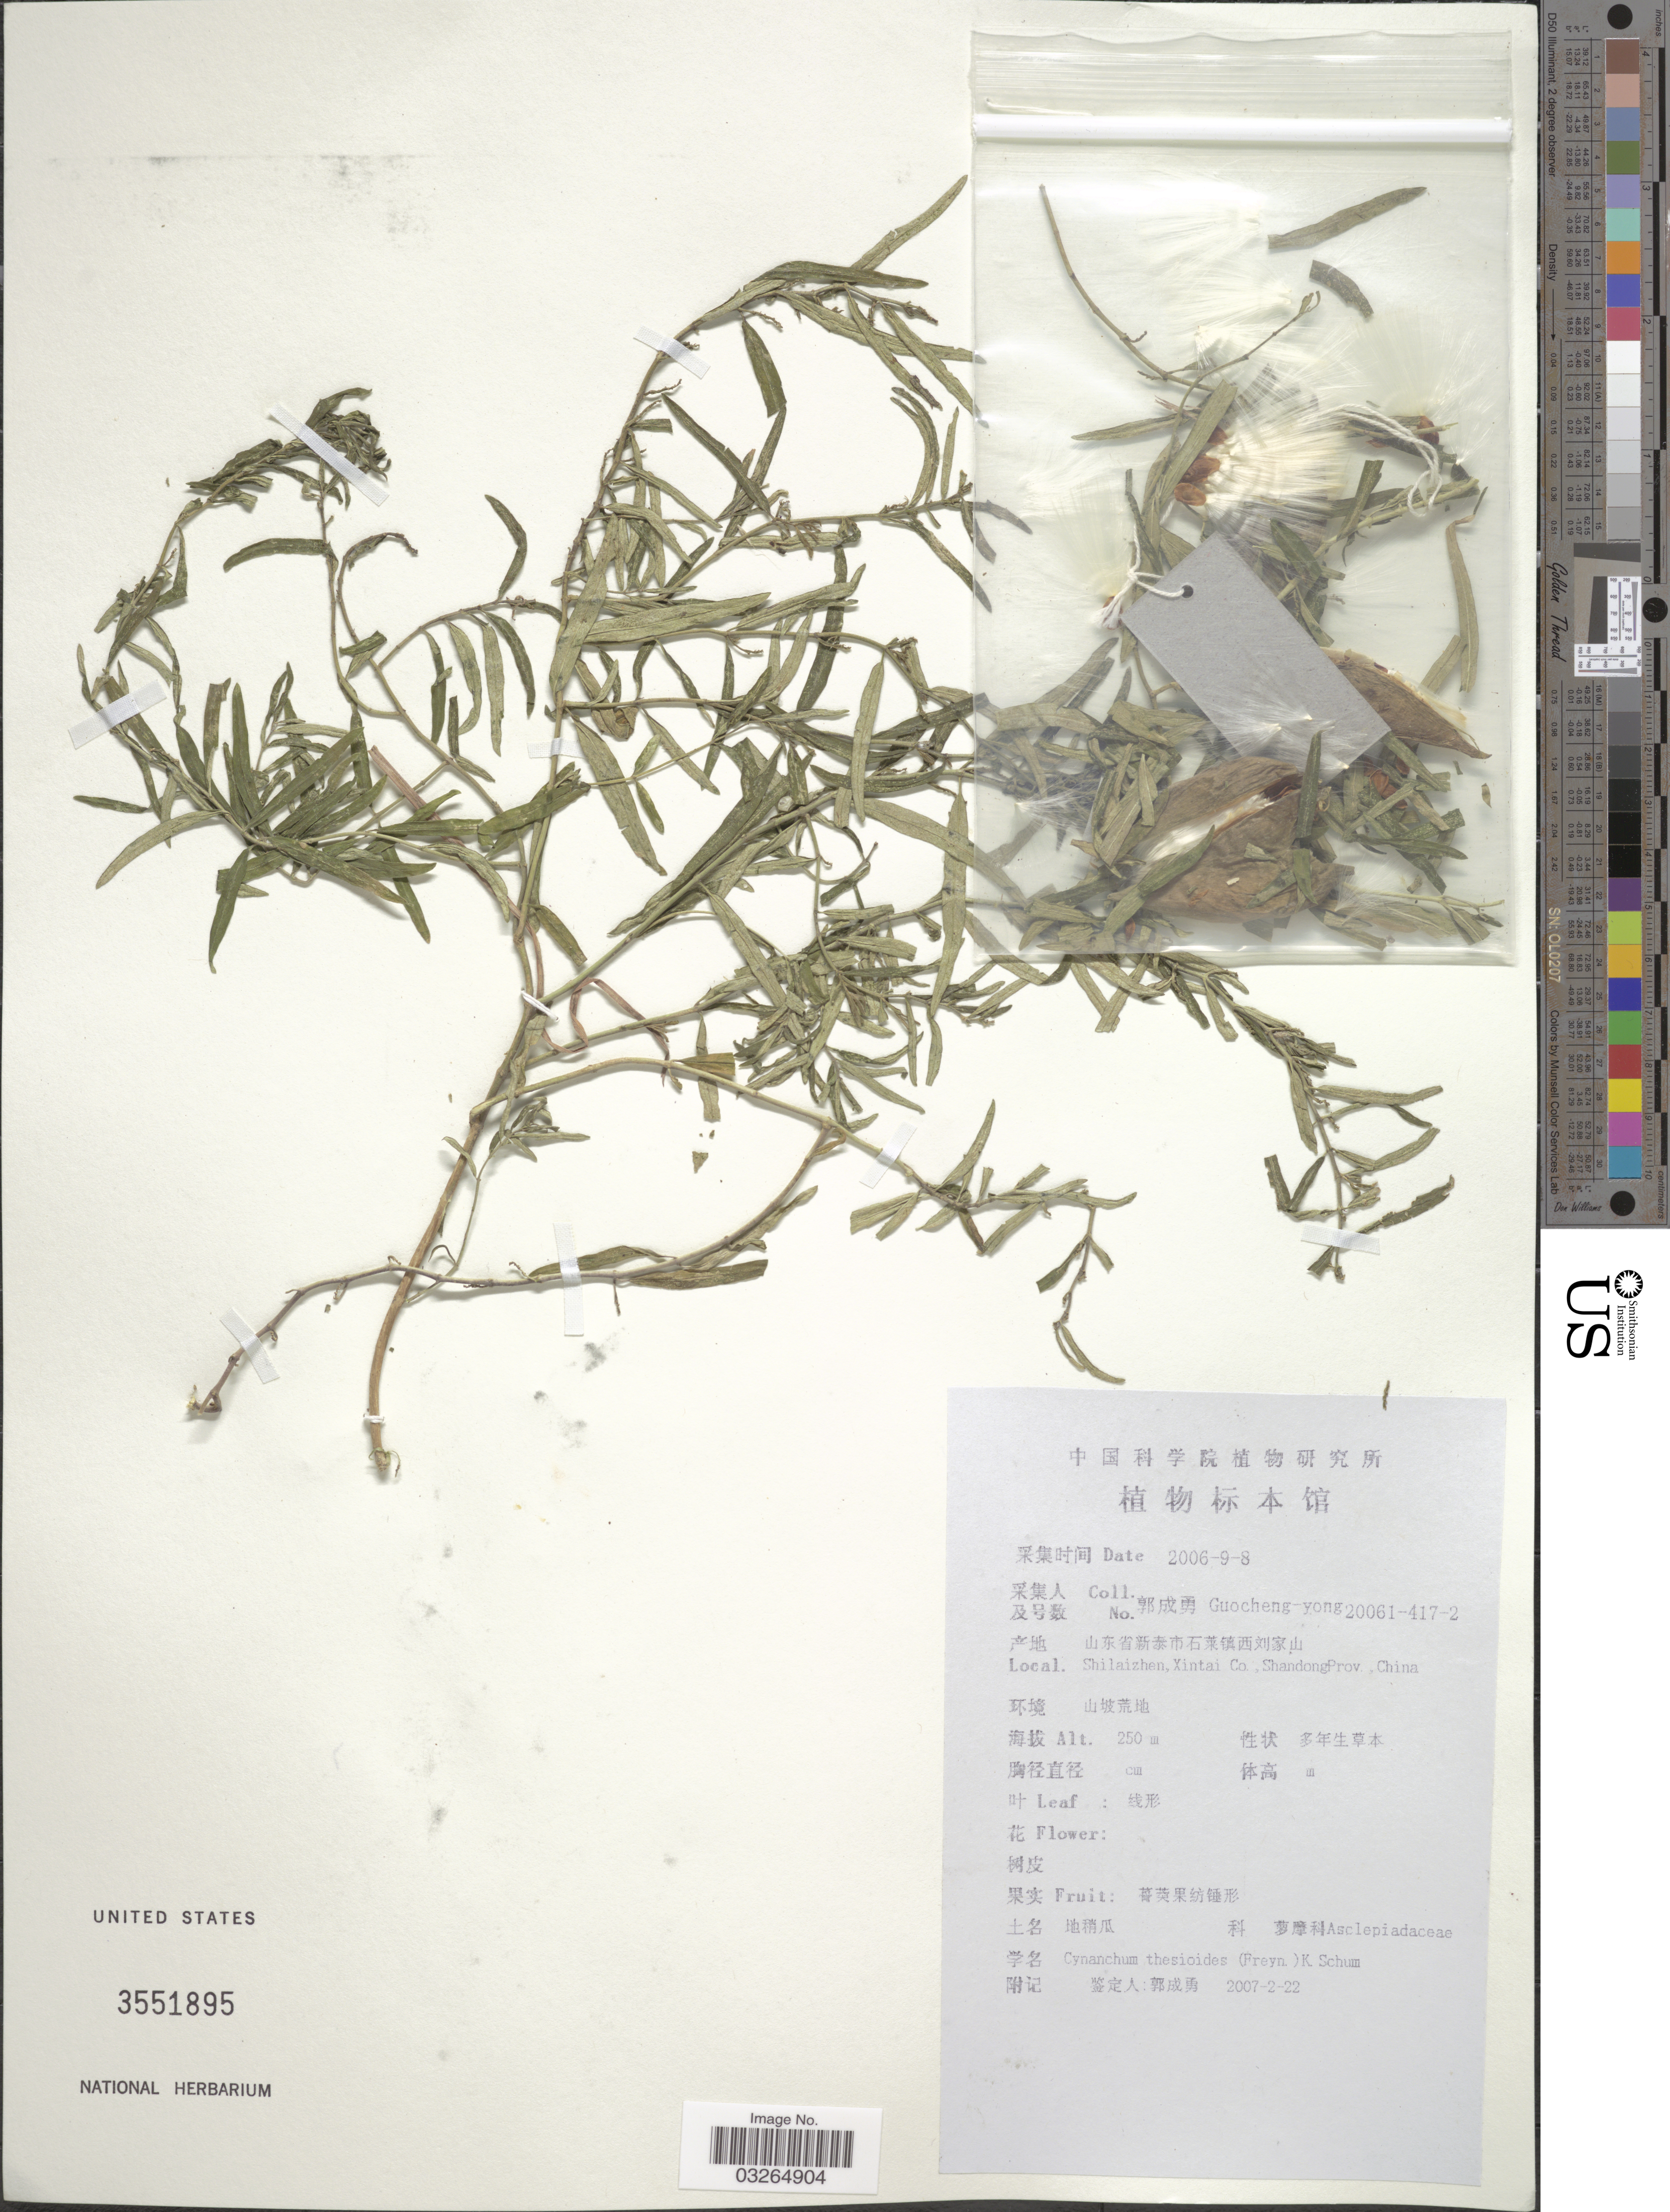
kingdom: Plantae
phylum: Tracheophyta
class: Magnoliopsida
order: Gentianales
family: Apocynaceae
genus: Cynanchum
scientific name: Cynanchum thesioides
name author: (Freyn) K. Schum.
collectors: Guo cheng-yong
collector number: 20061-417-2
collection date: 2006-09-08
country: China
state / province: Shandong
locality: Shilaizhen, Xintai Co.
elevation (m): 250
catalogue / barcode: US 3551895